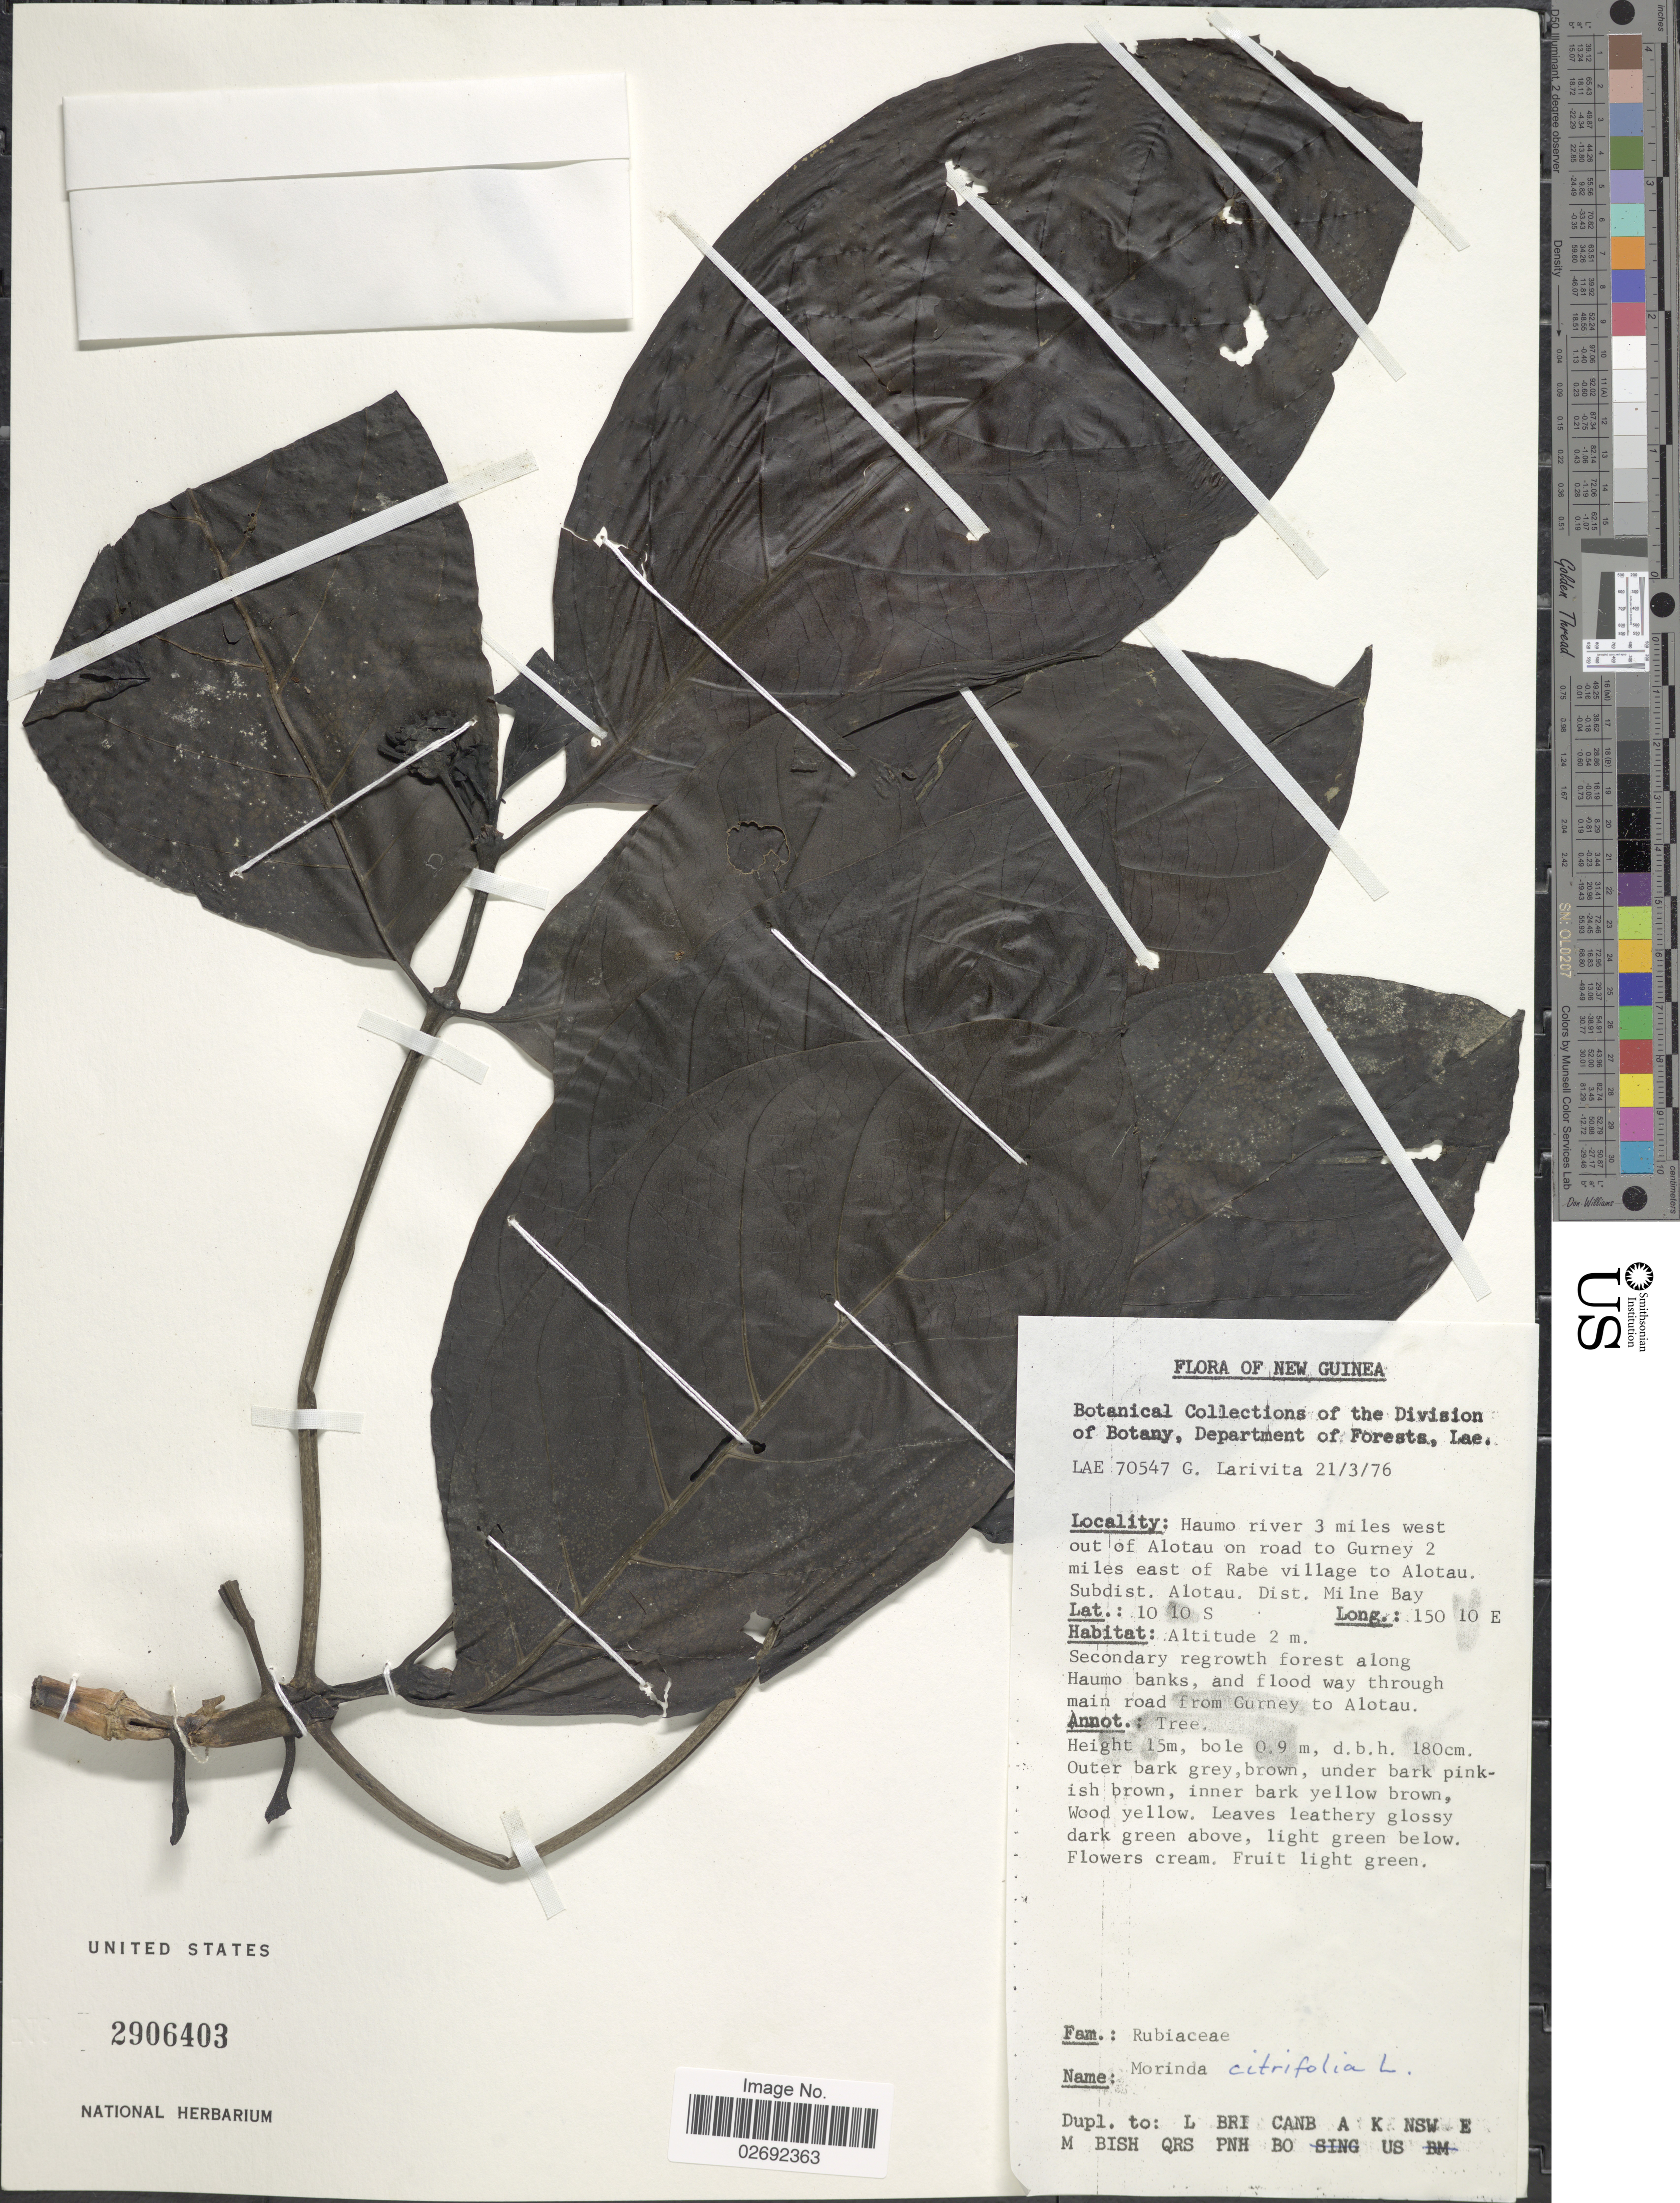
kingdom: Plantae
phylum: Tracheophyta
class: Magnoliopsida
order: Gentianales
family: Rubiaceae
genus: Morinda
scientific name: Morinda citrifolia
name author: L.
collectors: G. Larivita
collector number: LAE 70547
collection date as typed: Transcribed d/m/y: 21/3/76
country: Papua New Guinea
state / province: Milne Bay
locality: New Guinea. Haumo river 3 miles west out of Alotau on road to Gurney 2 miles east of Rabe village to Alotau. Subdist. Alotau. Dist. Milne Bay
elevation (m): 2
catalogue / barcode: US 2906403